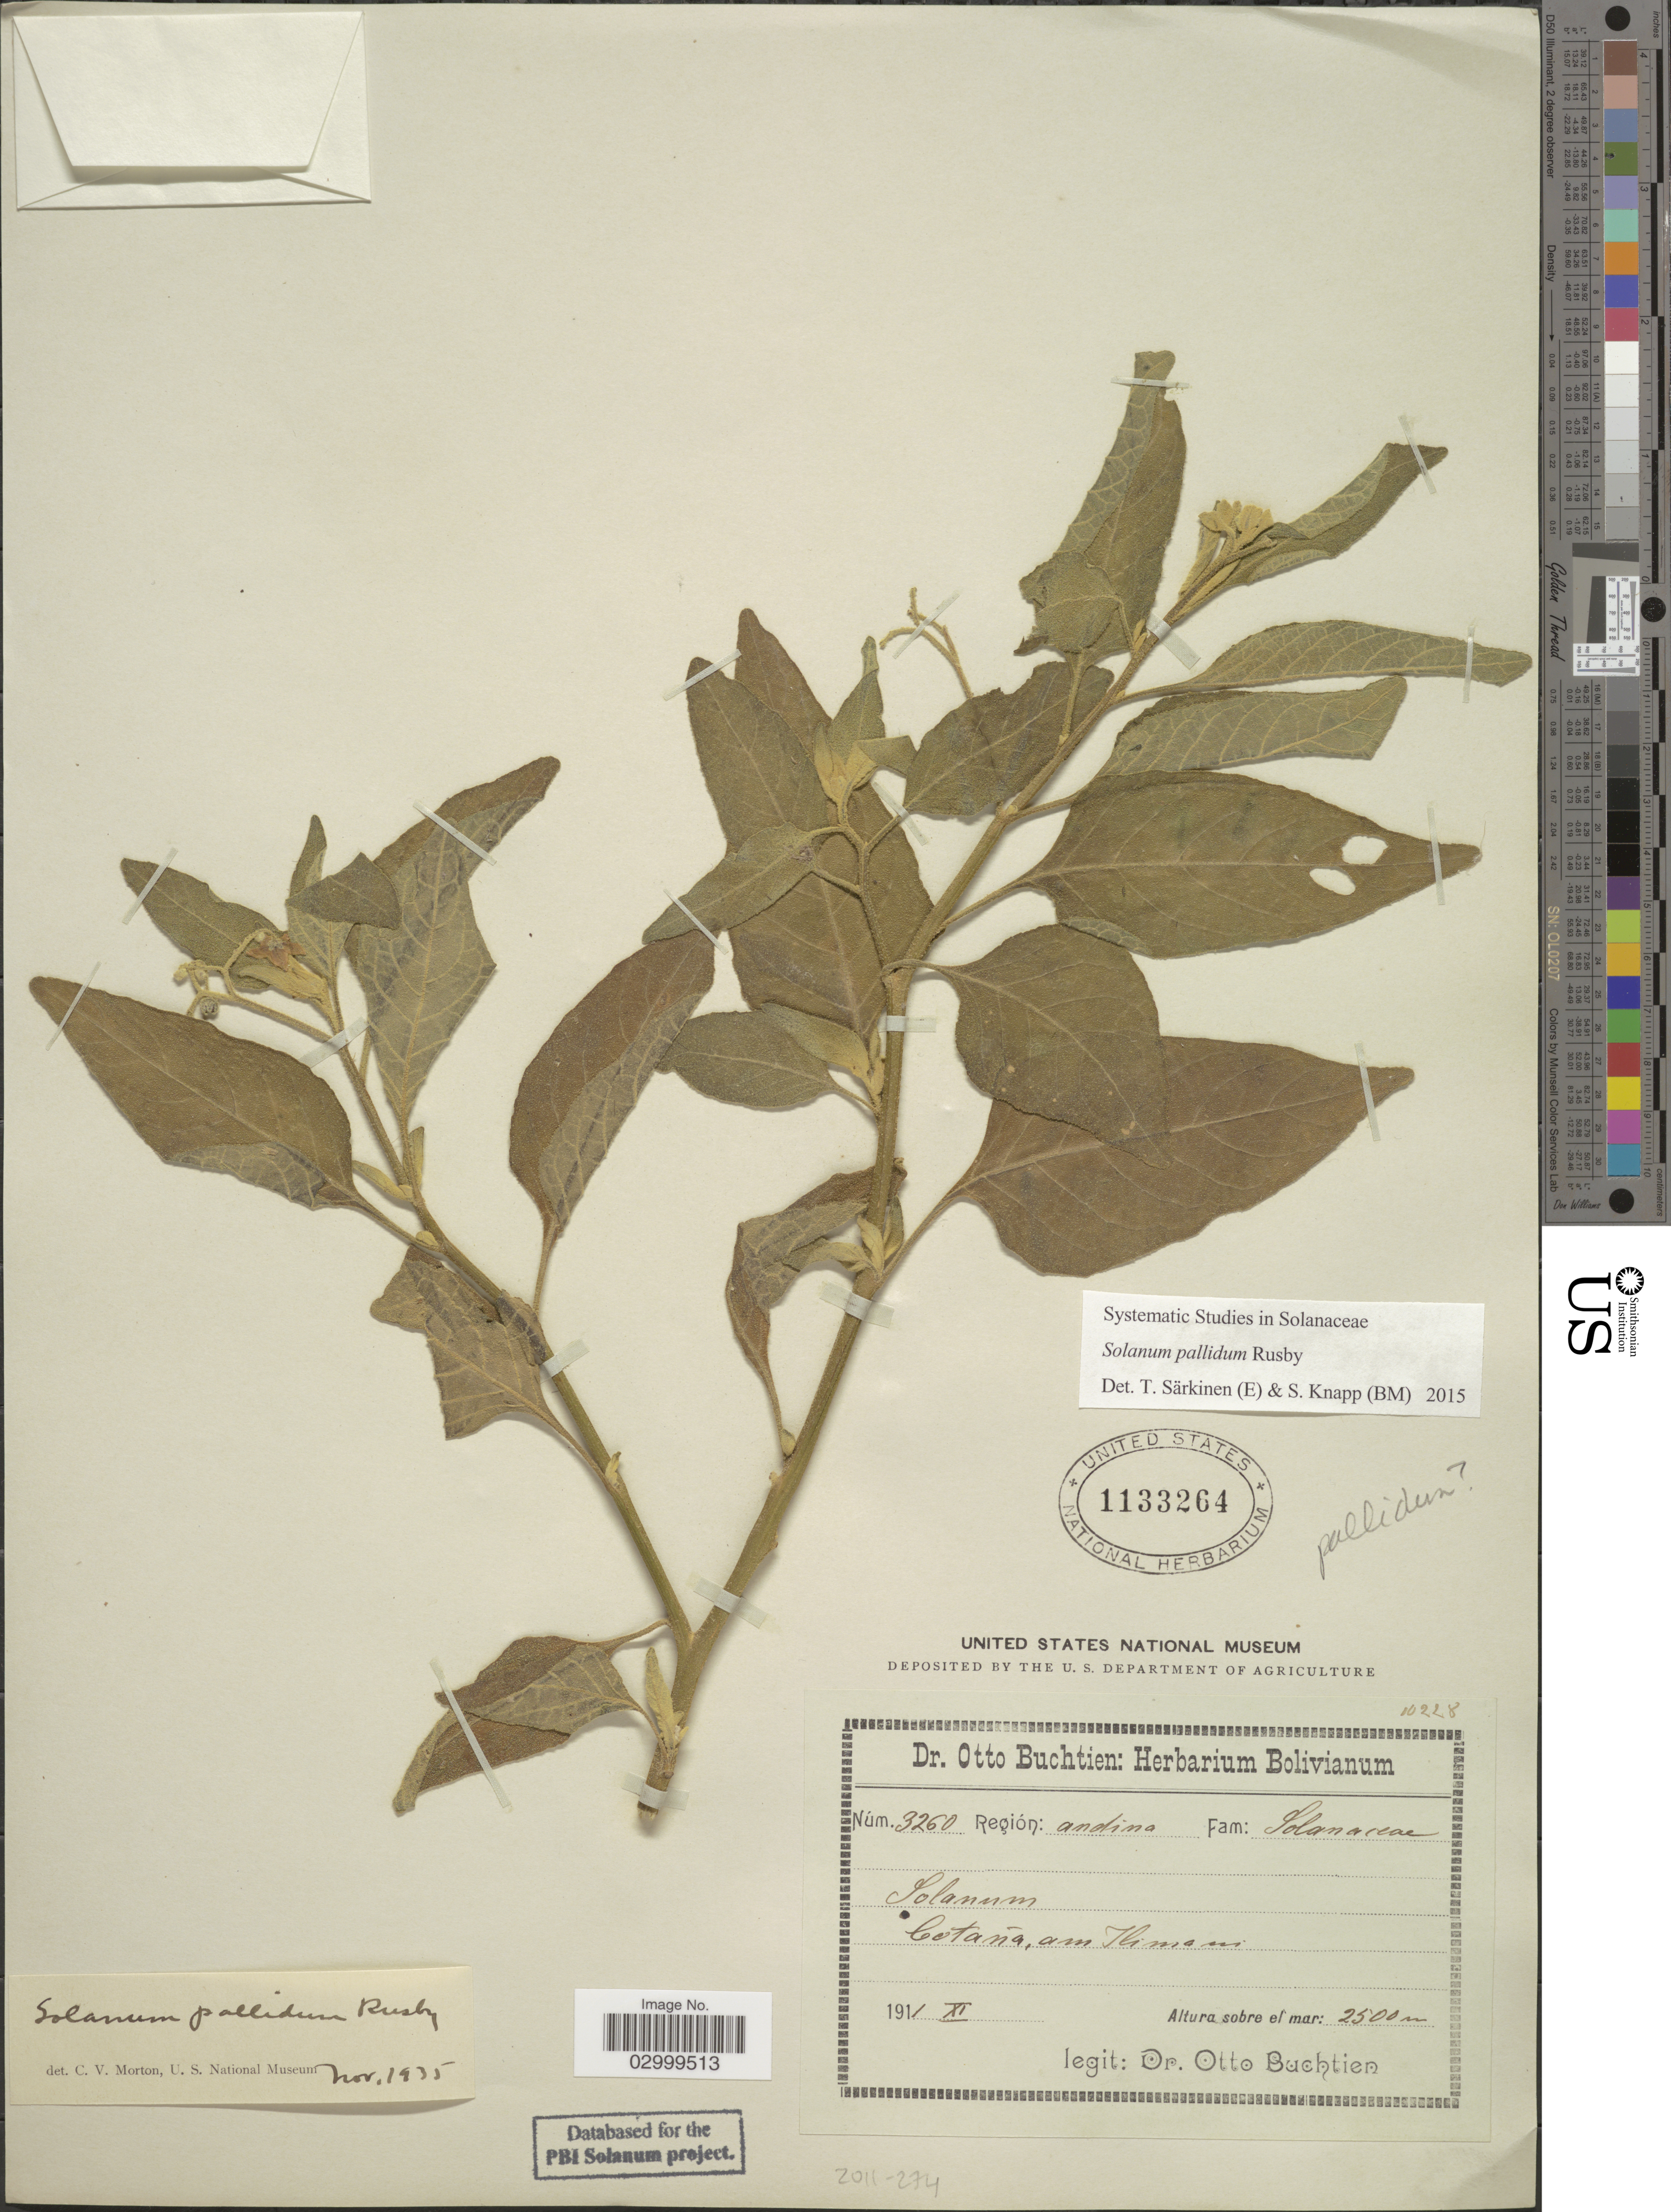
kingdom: Plantae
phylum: Tracheophyta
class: Magnoliopsida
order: Solanales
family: Solanaceae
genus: Solanum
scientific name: Solanum pallidum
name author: Rusby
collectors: O. Buchtien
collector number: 3260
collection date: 1911-11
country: Bolivia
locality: Región: andina. Cotaña, am Ilimani.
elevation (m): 2500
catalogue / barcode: US 1133264